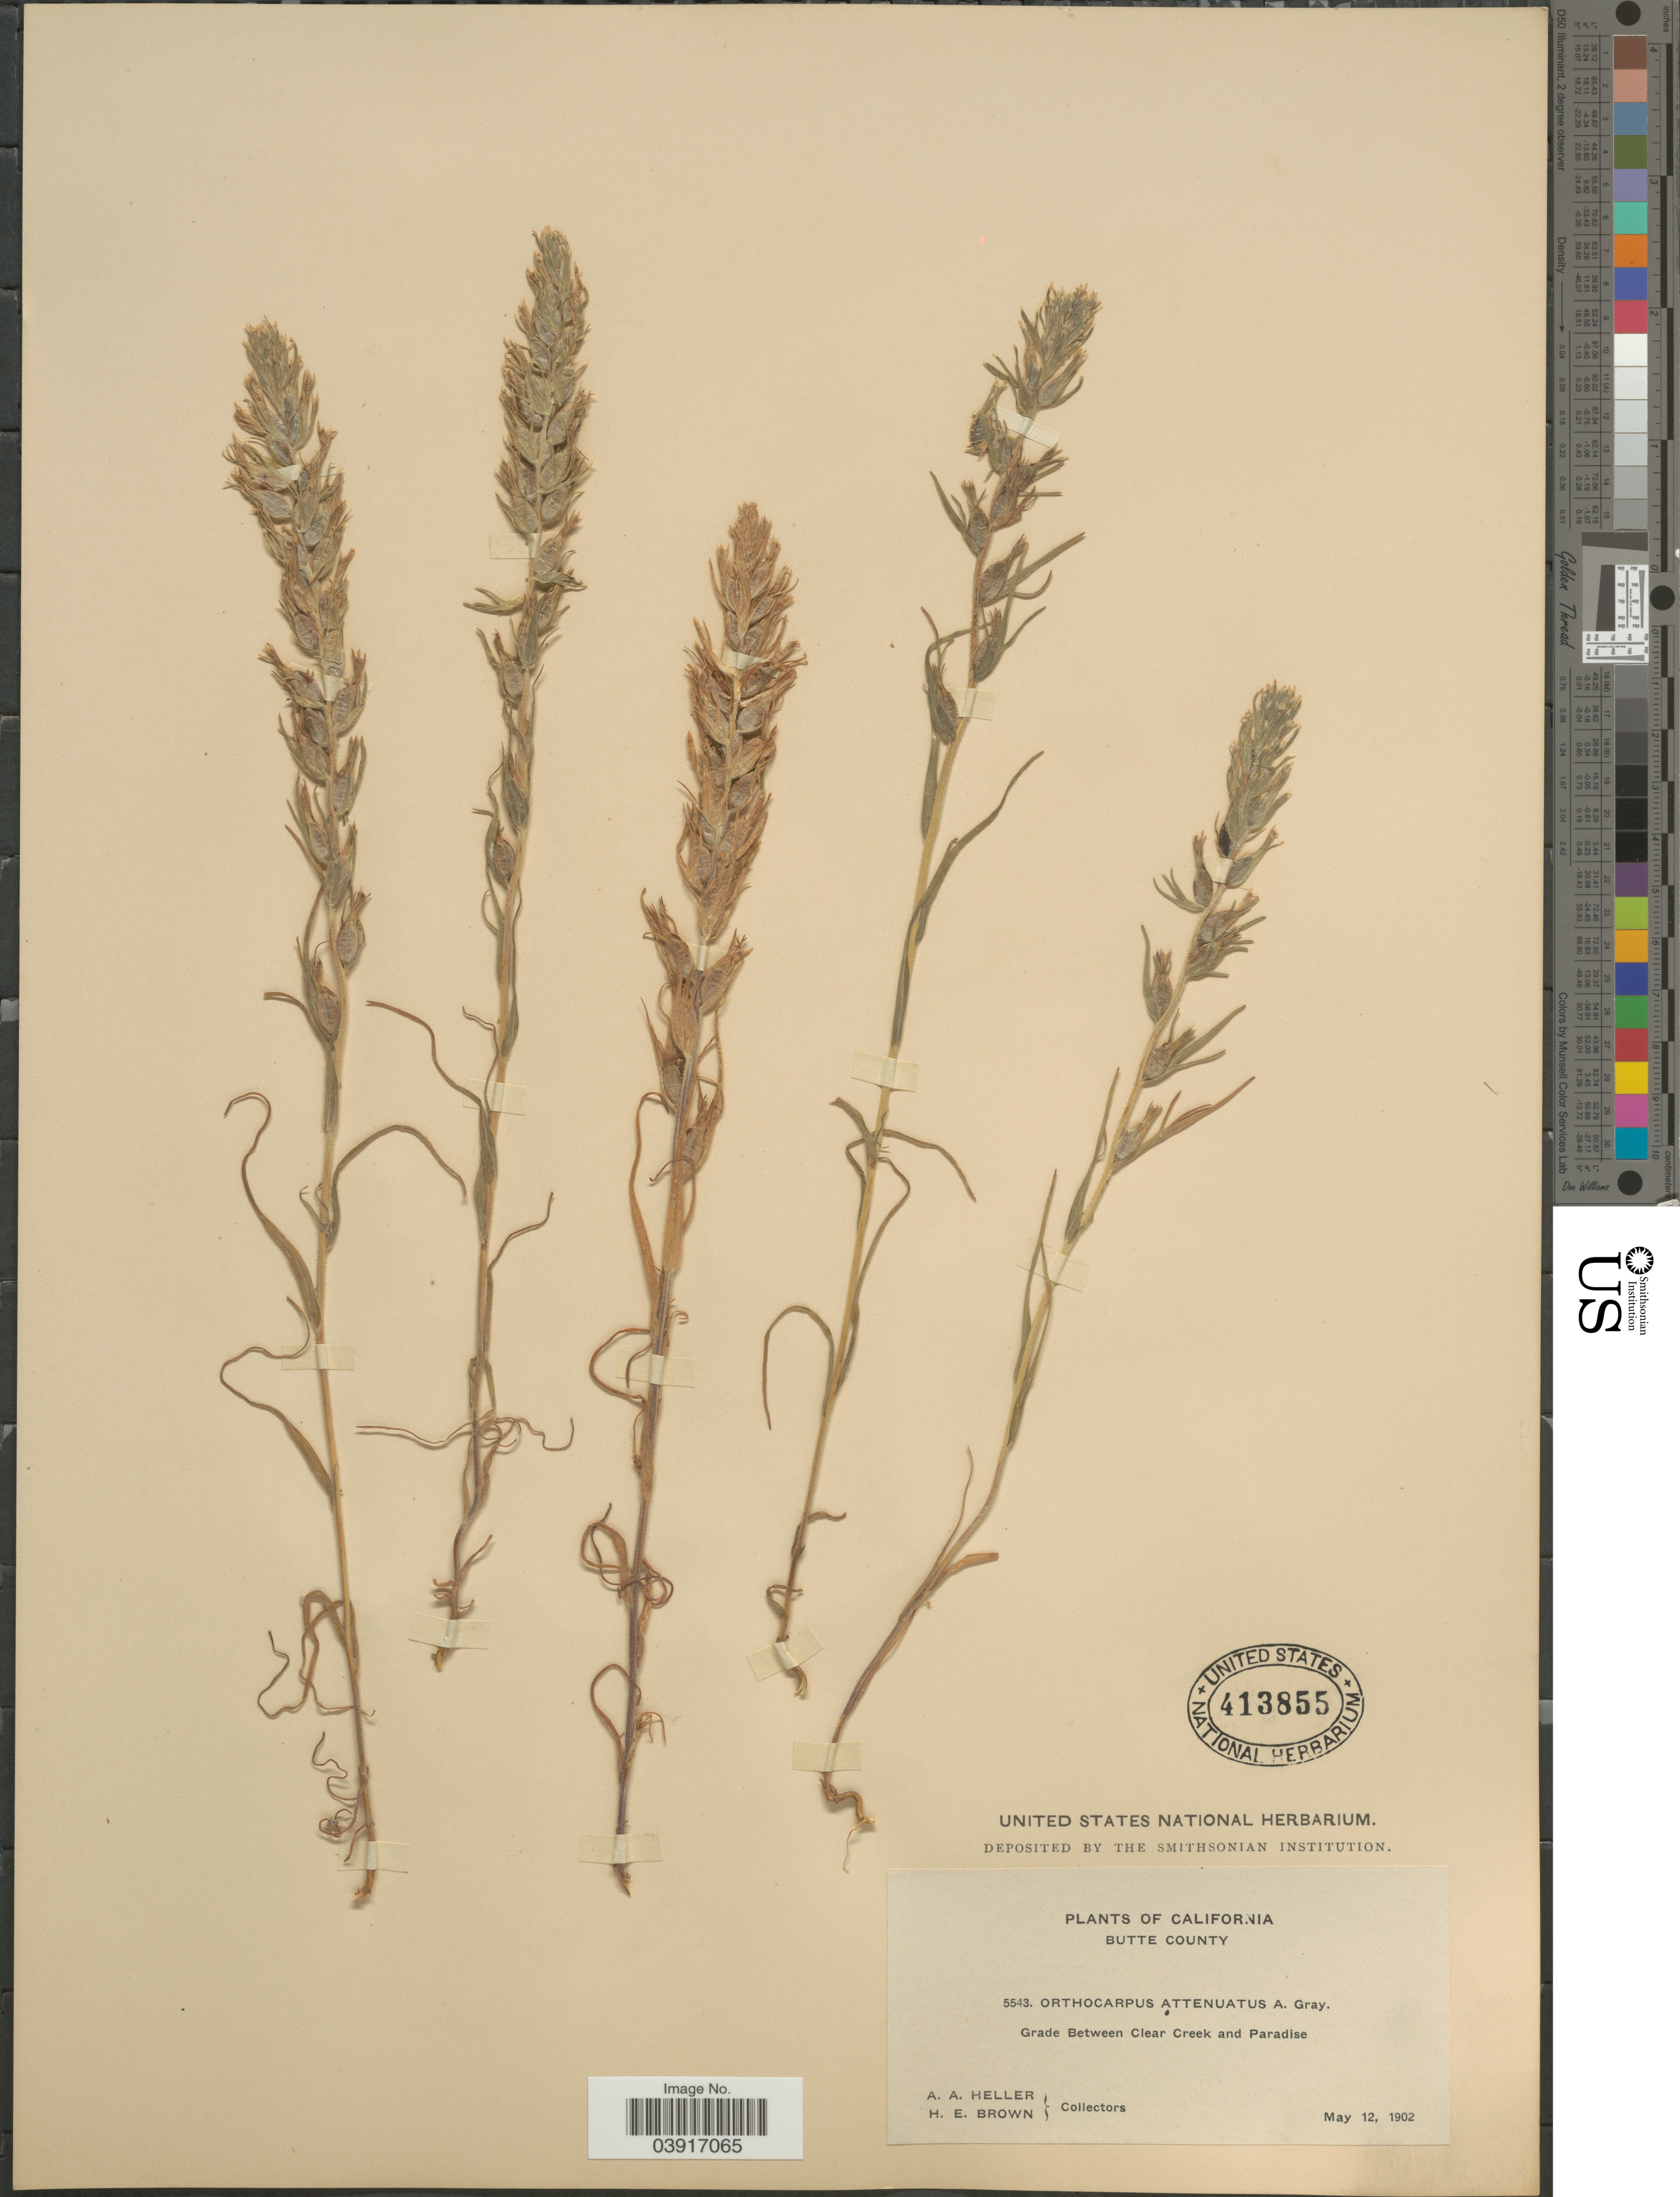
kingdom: Plantae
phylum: Tracheophyta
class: Magnoliopsida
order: Lamiales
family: Orobanchaceae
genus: Orthocarpus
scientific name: Orthocarpus attenuatus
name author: A. Gray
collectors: A. A. Heller & H. E. Brown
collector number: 5543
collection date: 1902-05-12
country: United States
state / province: California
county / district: Butte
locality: Butte County. Grade Between Clear Creek and Paradise.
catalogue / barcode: US 413855